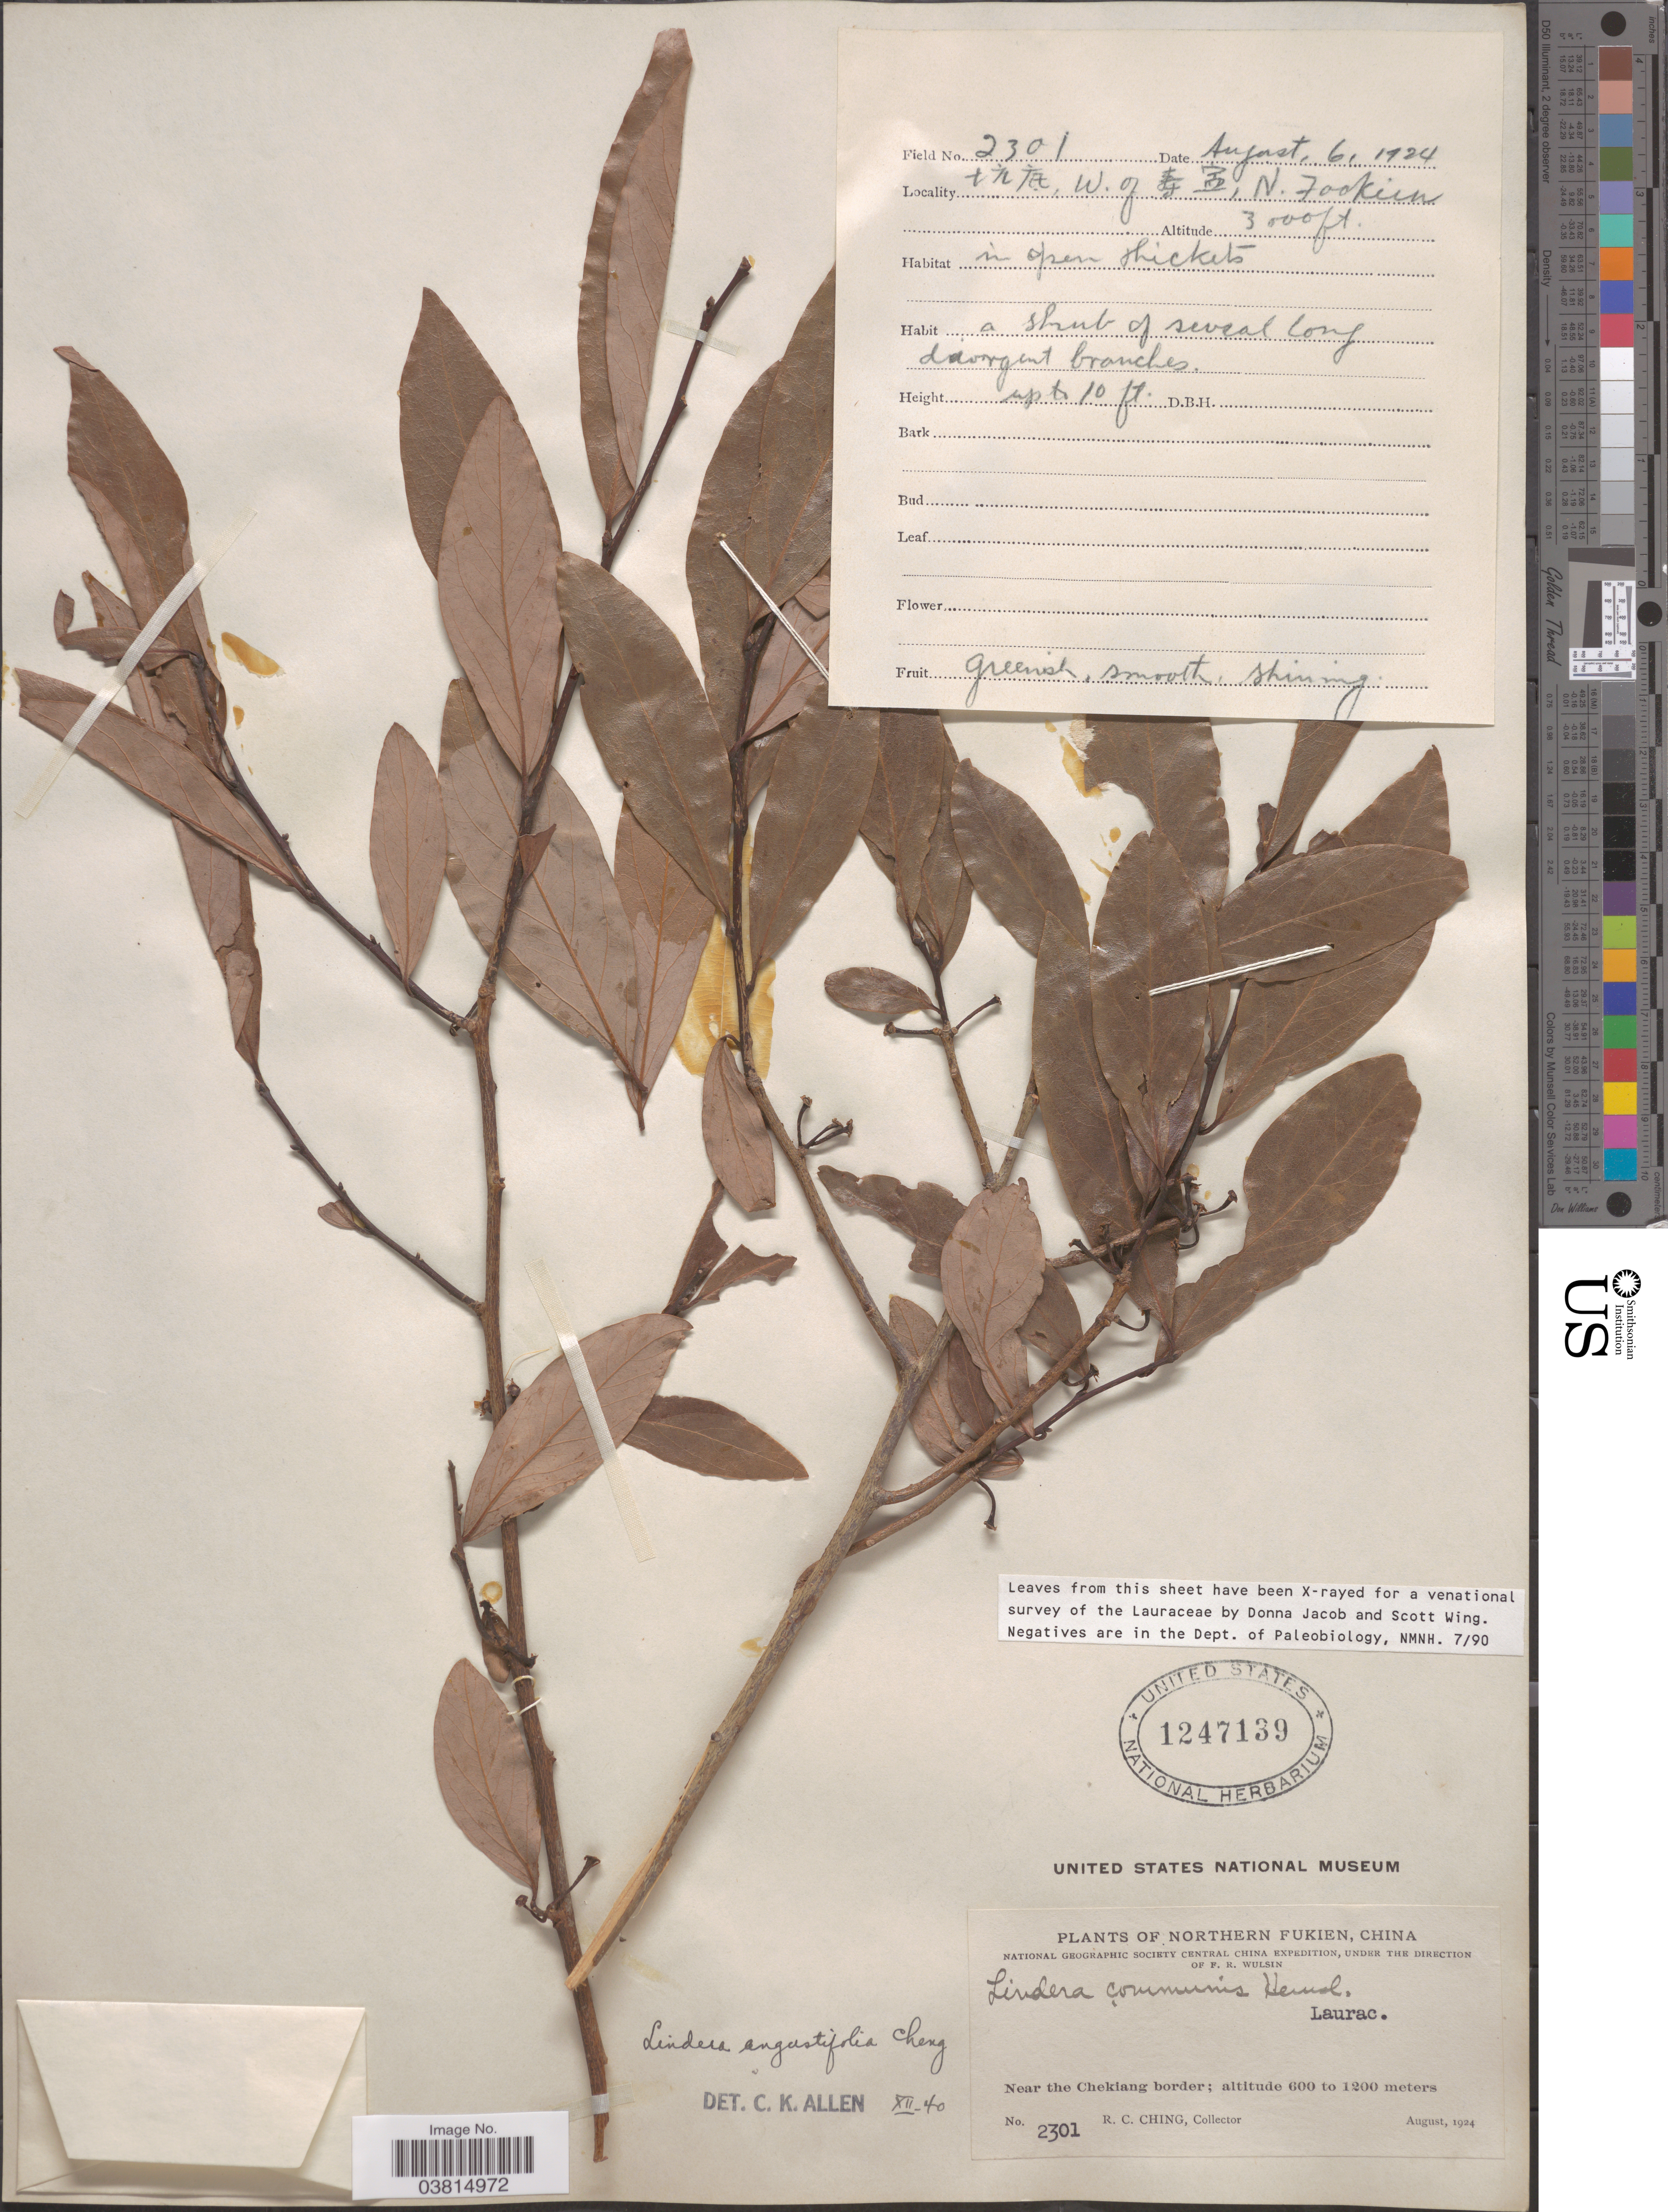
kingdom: Plantae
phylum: Tracheophyta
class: Magnoliopsida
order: Laurales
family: Lauraceae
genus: Lindera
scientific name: Lindera angustifolia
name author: W.C. Cheng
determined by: Allen, C. K.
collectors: R. C. Ching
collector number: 231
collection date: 1924-08-06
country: China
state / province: Fujian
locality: Northern Fukien. Near the Chekiang border. X, W. of X, N. Fookien.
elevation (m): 914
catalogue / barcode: US 1247139